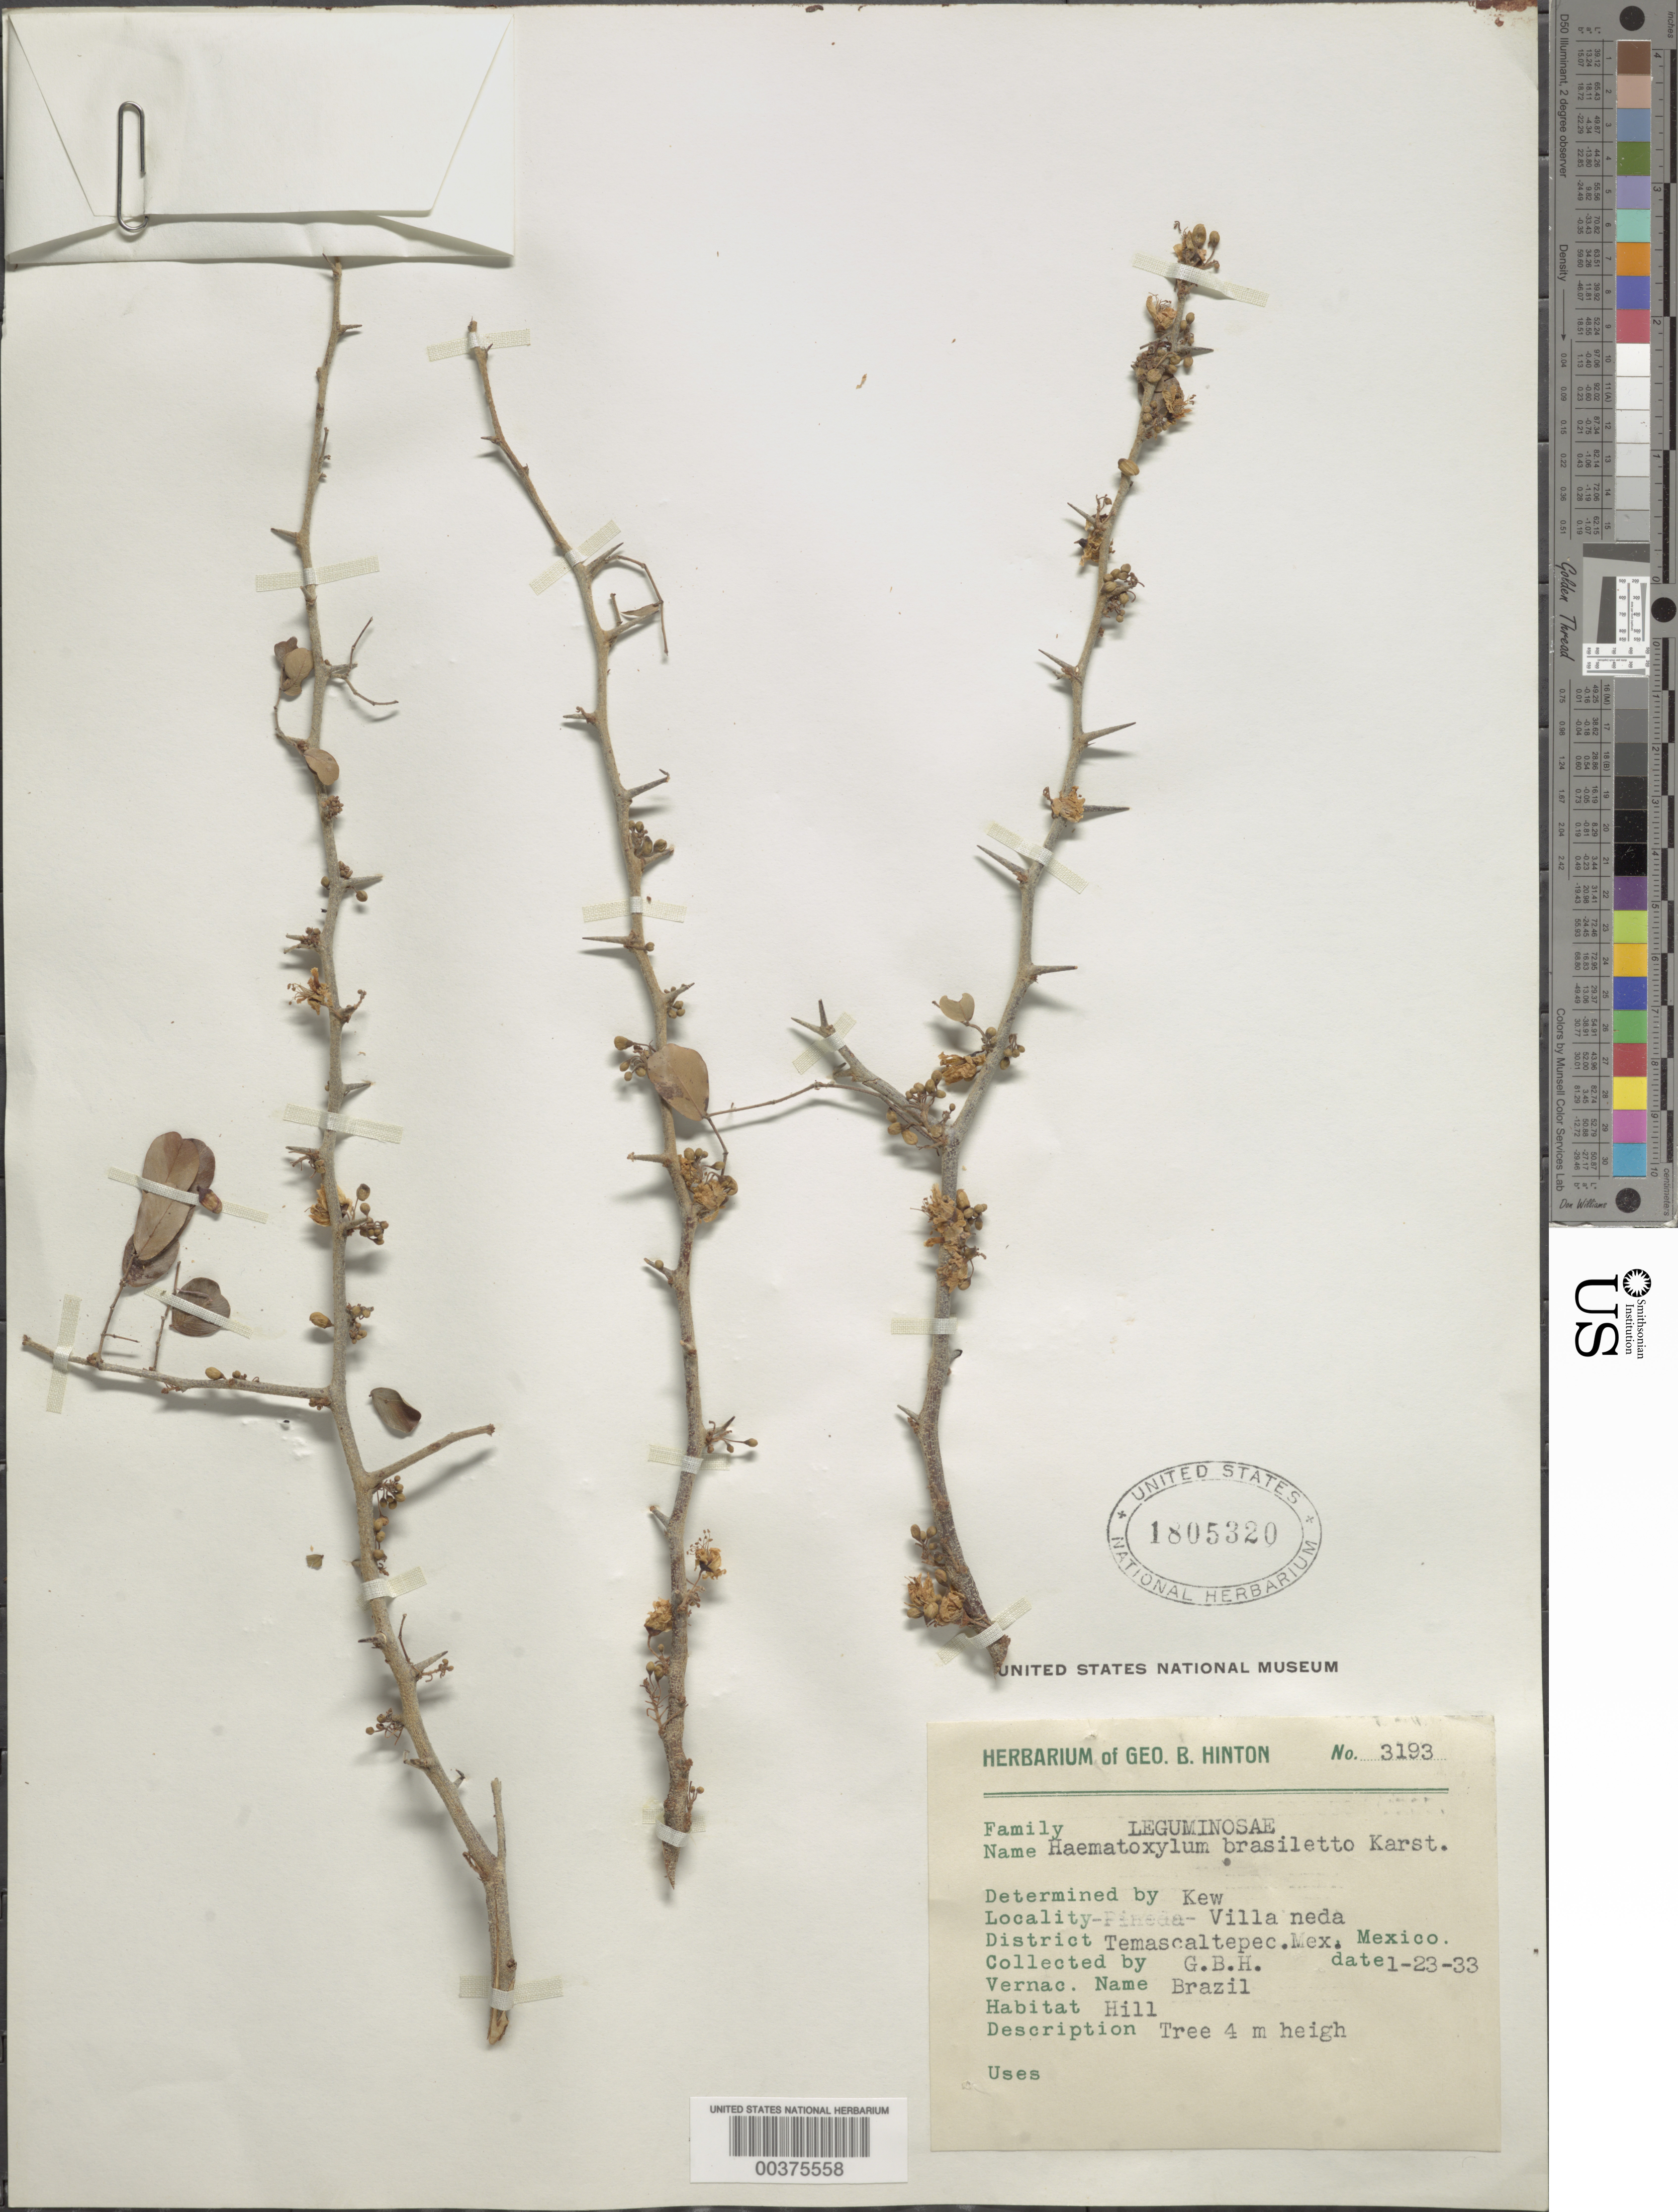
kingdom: Plantae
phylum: Tracheophyta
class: Magnoliopsida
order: Fabales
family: Fabaceae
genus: Haematoxylum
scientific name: Haematoxylum brasiletto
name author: H. Karst.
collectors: G. B. Hinton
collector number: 3198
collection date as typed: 23 Jan 1933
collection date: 1933-01-23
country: Mexico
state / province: México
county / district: Temascaltepec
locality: Villaneda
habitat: Hill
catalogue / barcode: US 1805320